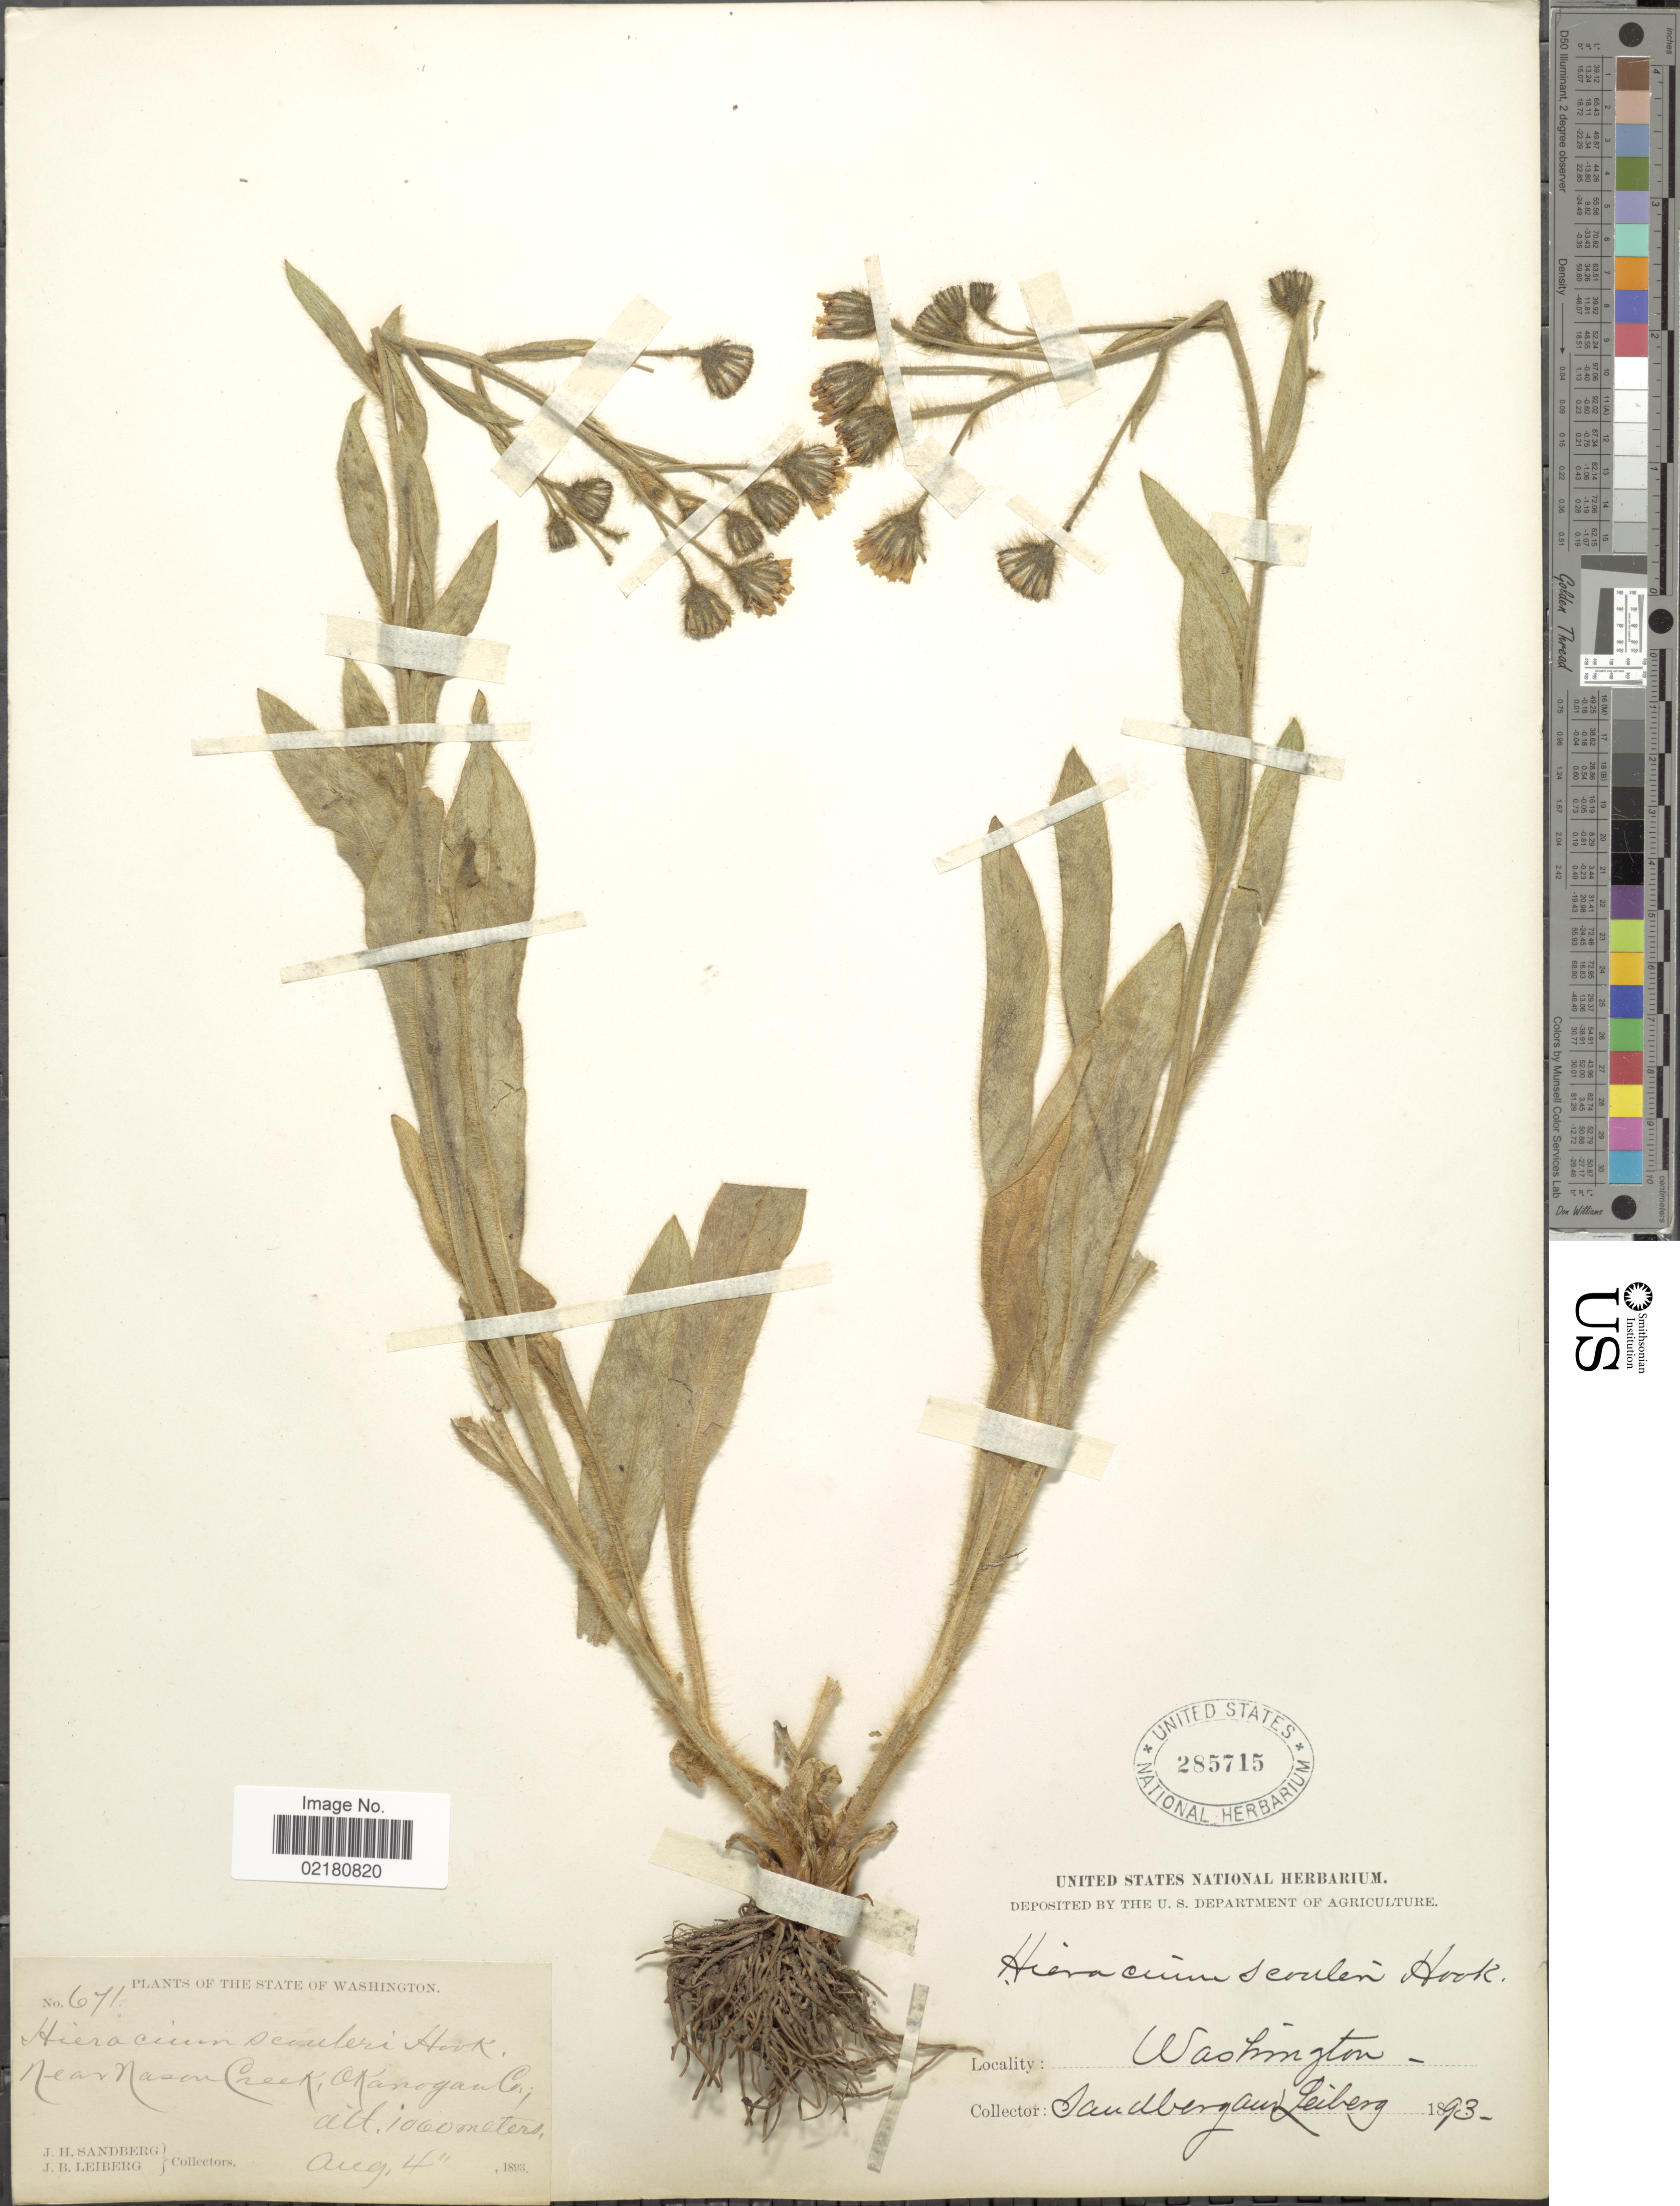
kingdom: Plantae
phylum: Tracheophyta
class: Magnoliopsida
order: Asterales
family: Asteraceae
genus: Hieracium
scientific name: Hieracium scouleri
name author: Hook.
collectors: J. H. Sandberg & J. B. Leiberg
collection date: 1893-08-04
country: United States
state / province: Washington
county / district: Okanogan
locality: Near Nason Creek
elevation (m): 1060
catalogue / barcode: US 285715